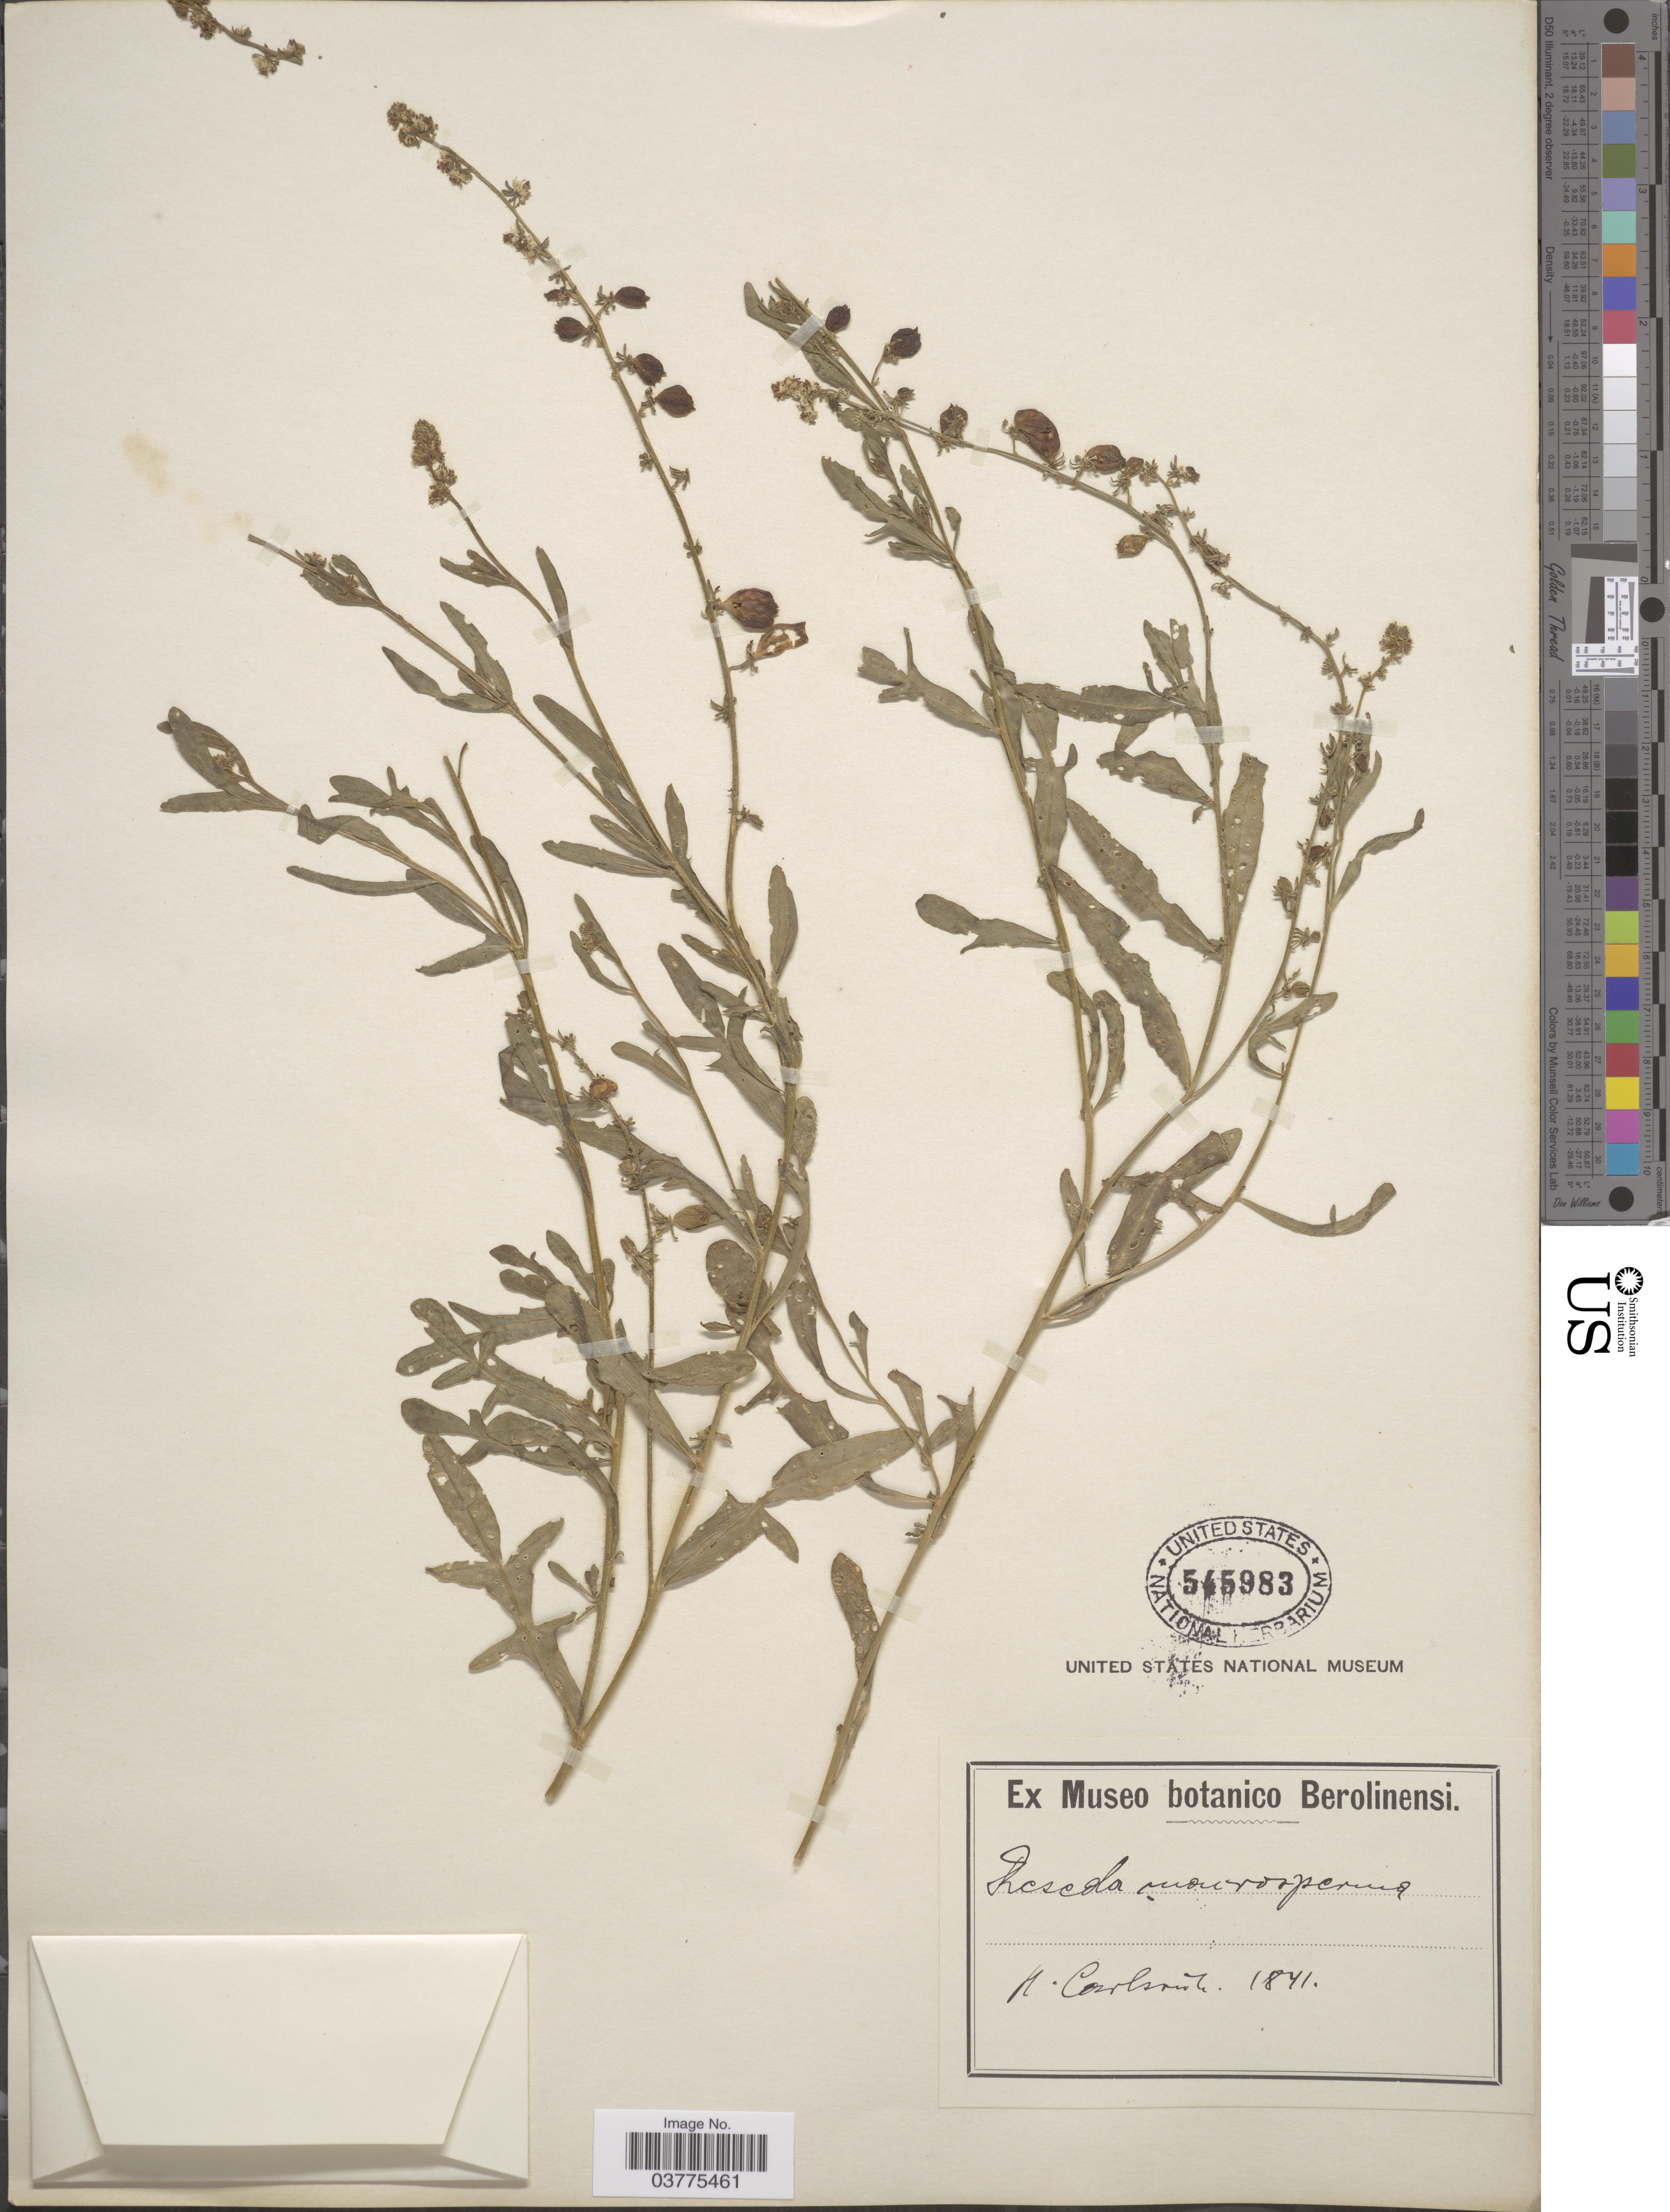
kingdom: Plantae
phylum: Tracheophyta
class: Magnoliopsida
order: Brassicales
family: Resedaceae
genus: Reseda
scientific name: Reseda macrosperma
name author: Rchb.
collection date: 1841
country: Germany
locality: H. Carlsruhe.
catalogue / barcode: US 545983